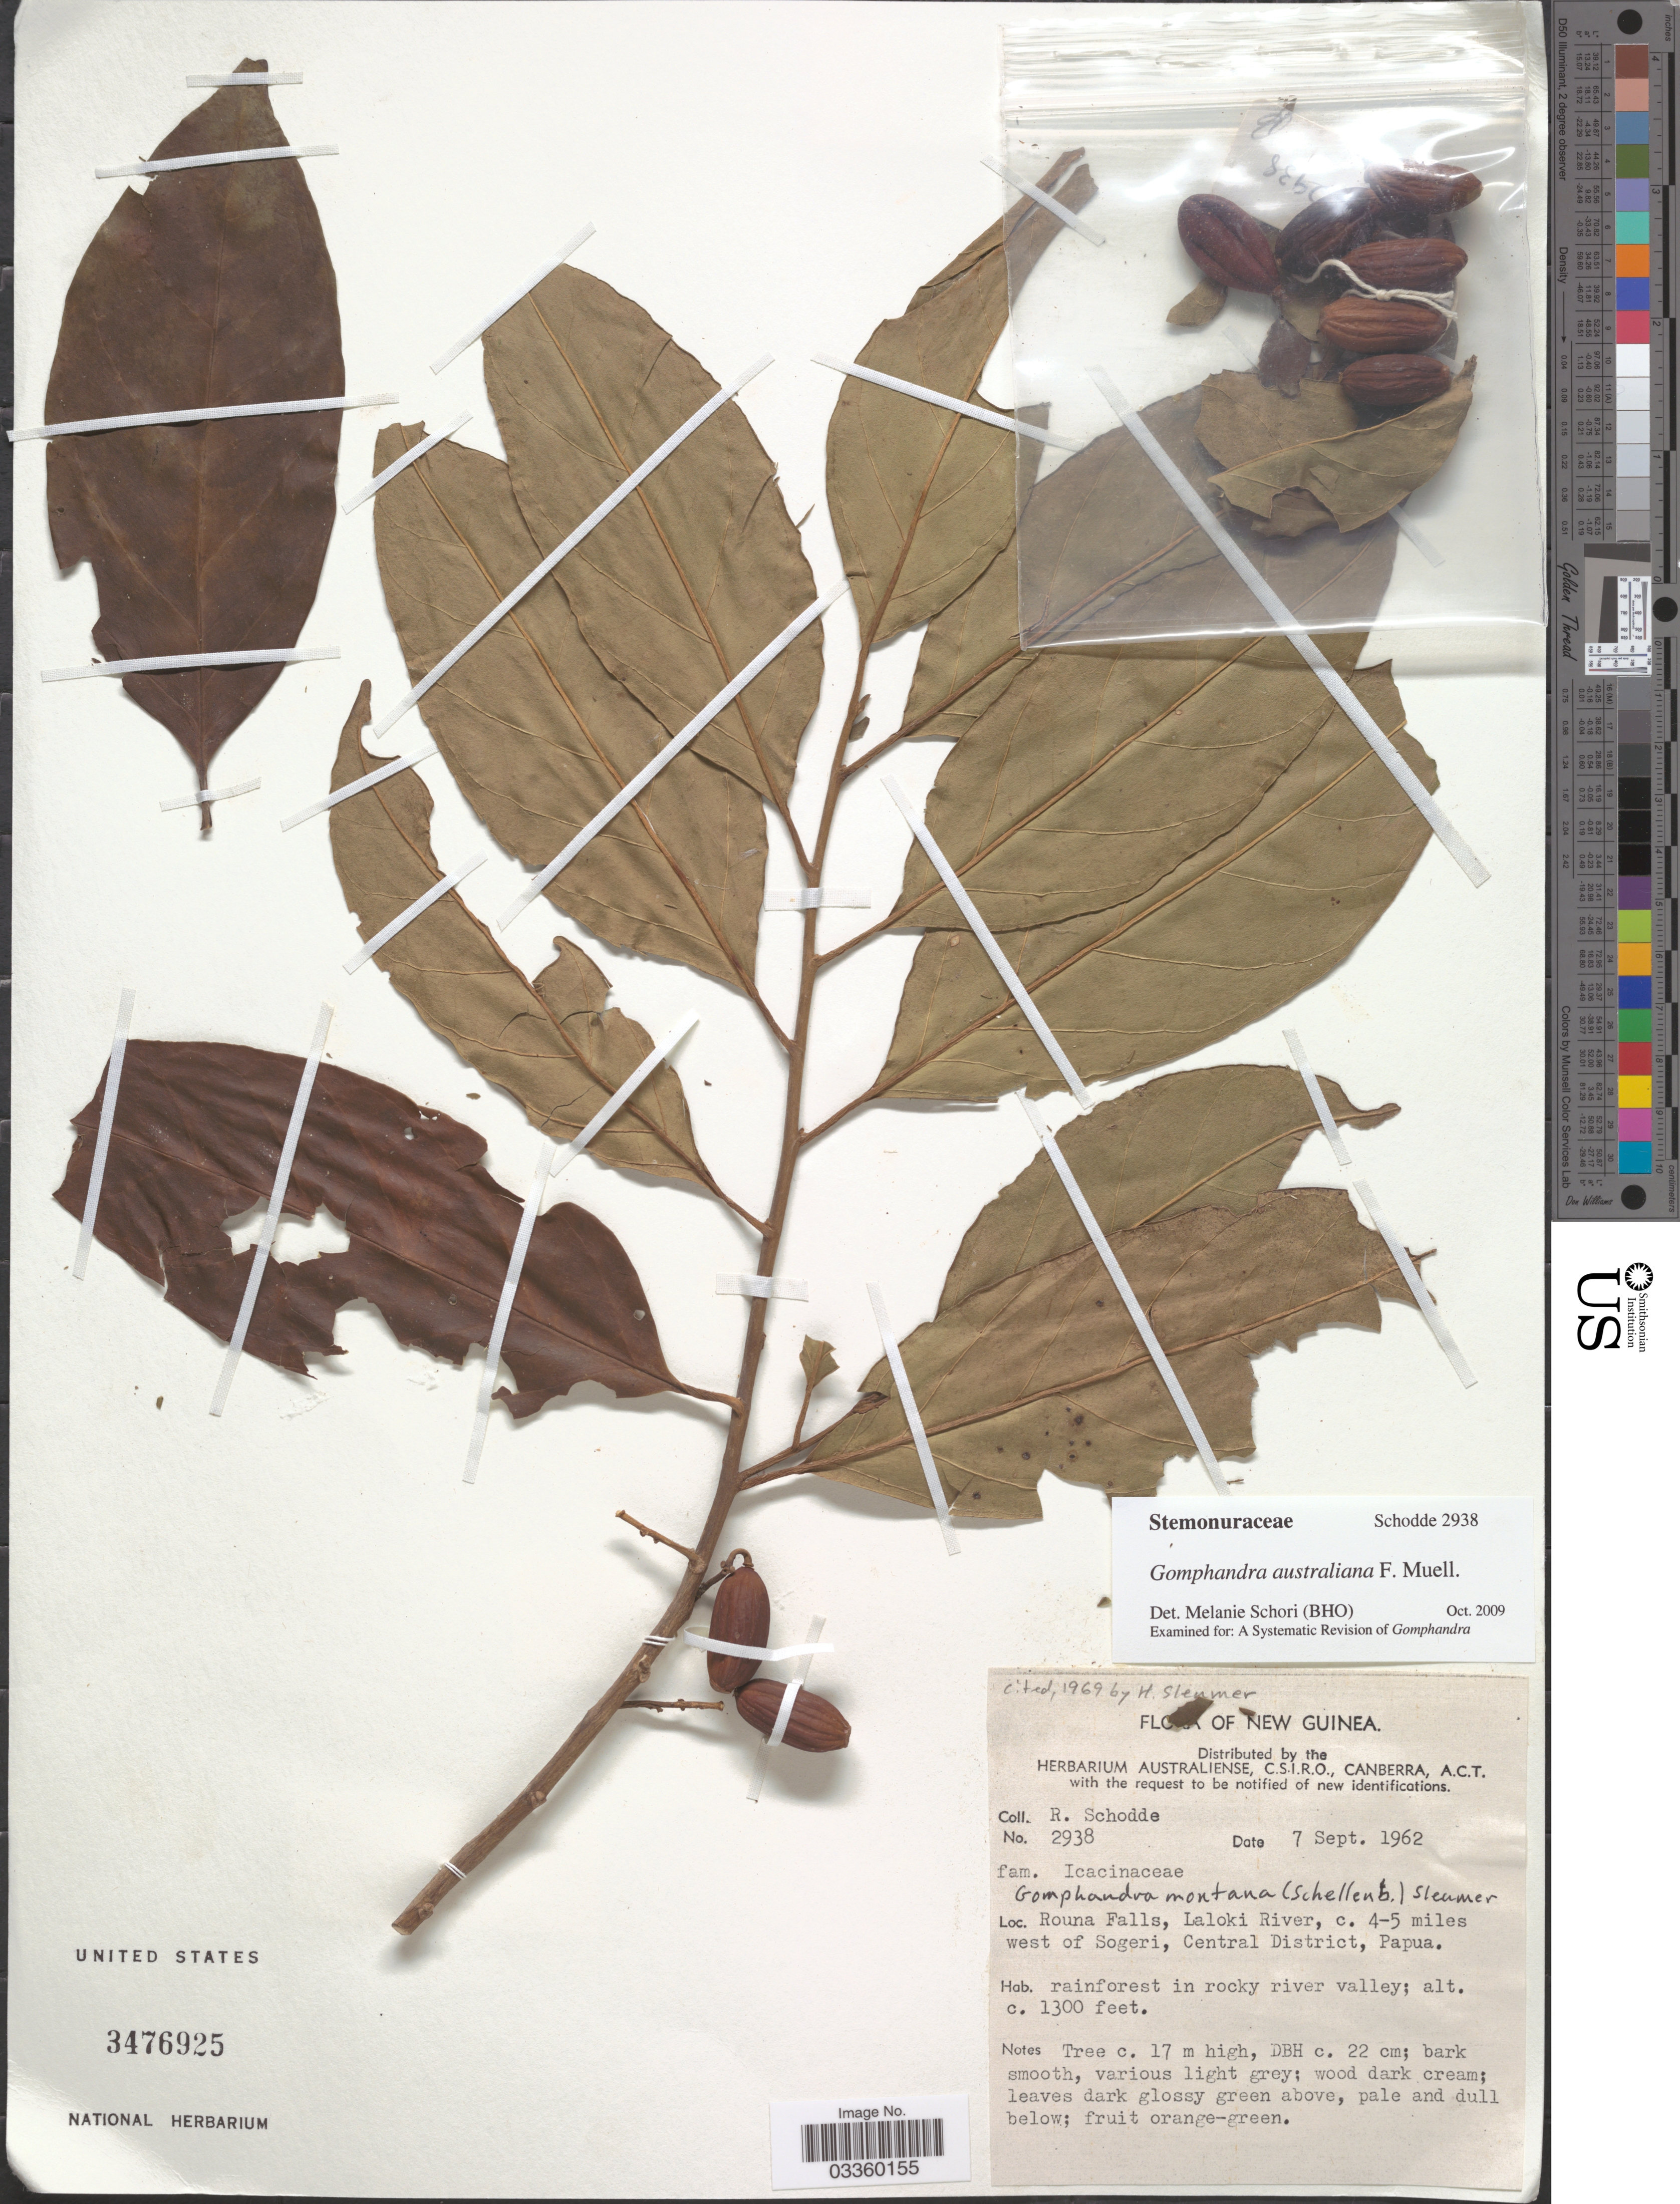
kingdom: Plantae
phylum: Tracheophyta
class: Magnoliopsida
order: Cardiopteridales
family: Stemonuraceae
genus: Gomphandra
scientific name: Gomphandra australiana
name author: F. Muell.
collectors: R. Schodde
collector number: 2938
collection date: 1962-09-07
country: Papua New Guinea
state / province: Central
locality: New Guinea. Rouna Falls, Laloki River, c. 4-5 miles west of Sogeri, Central District, Papua.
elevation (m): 396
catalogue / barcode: US 3476925